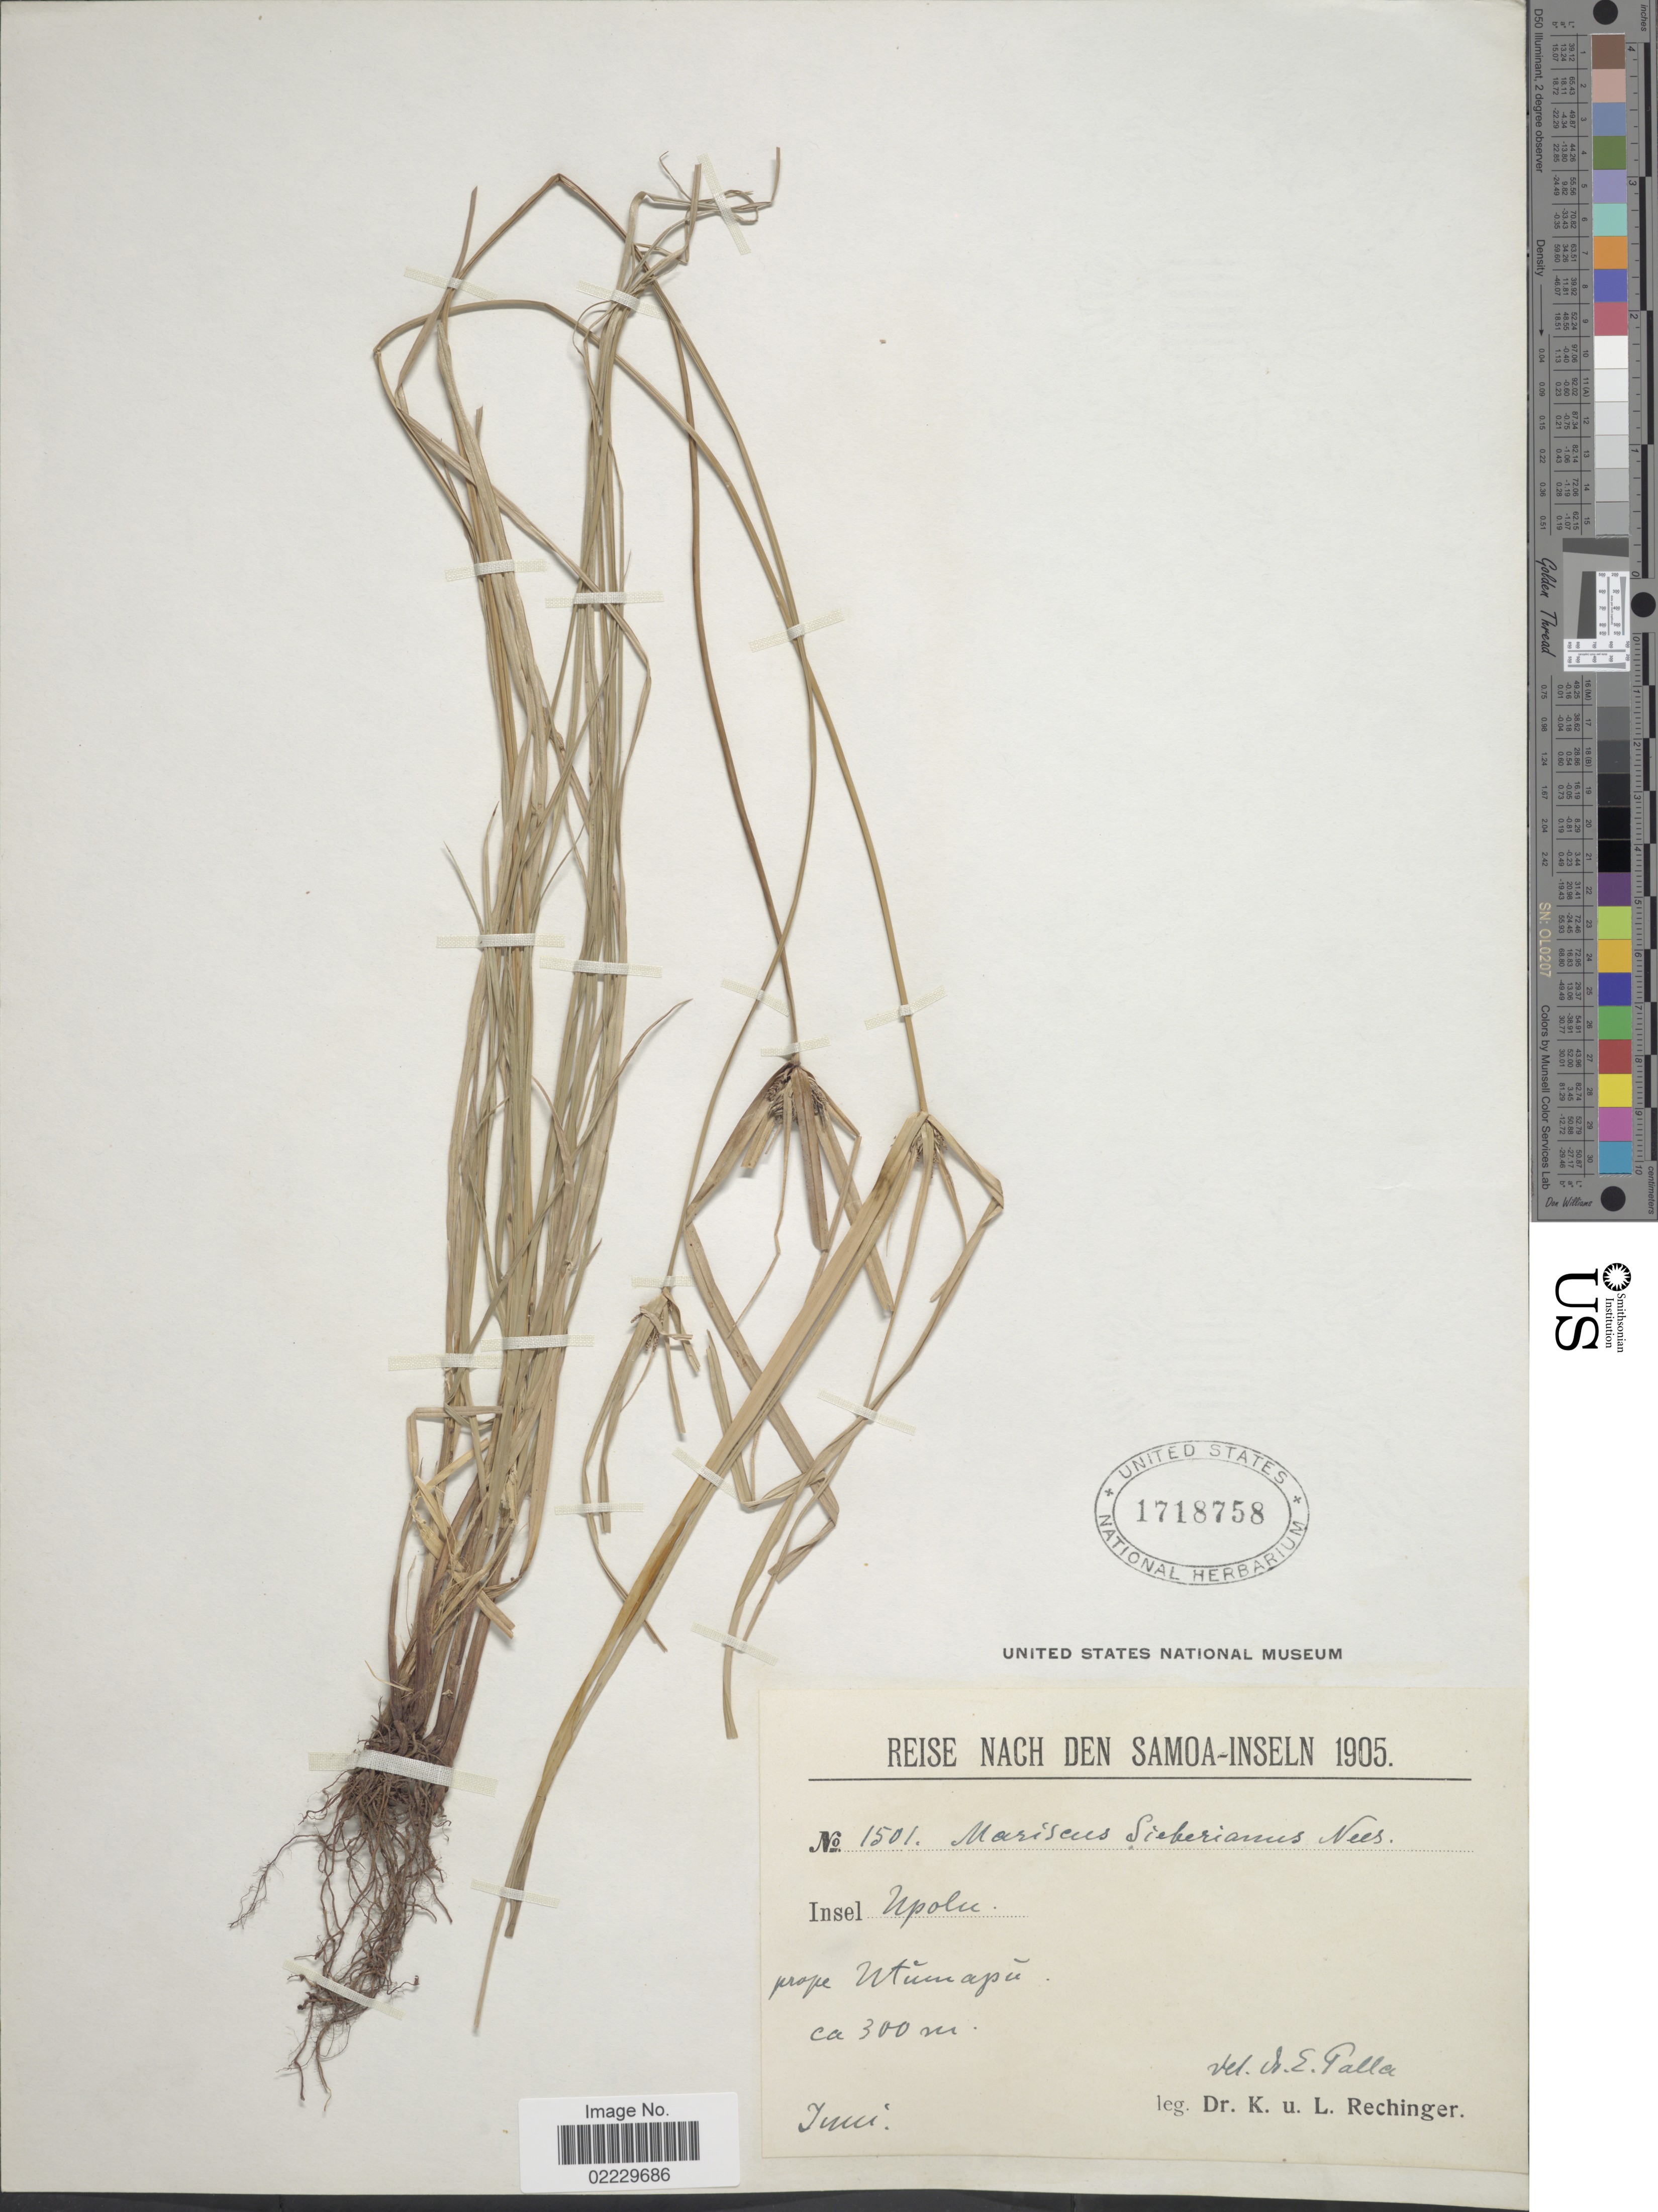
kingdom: Plantae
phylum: Tracheophyta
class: Liliopsida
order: Poales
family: Cyperaceae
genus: Cyperus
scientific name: Cyperus cyperinus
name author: (Retz.) Valck. Sur.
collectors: K. Rechinger & L. Rechinger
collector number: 1501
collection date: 1905-06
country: Samoa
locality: Insel Upolu, prope Utunapu [interpreted]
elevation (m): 300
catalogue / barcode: US 1718758